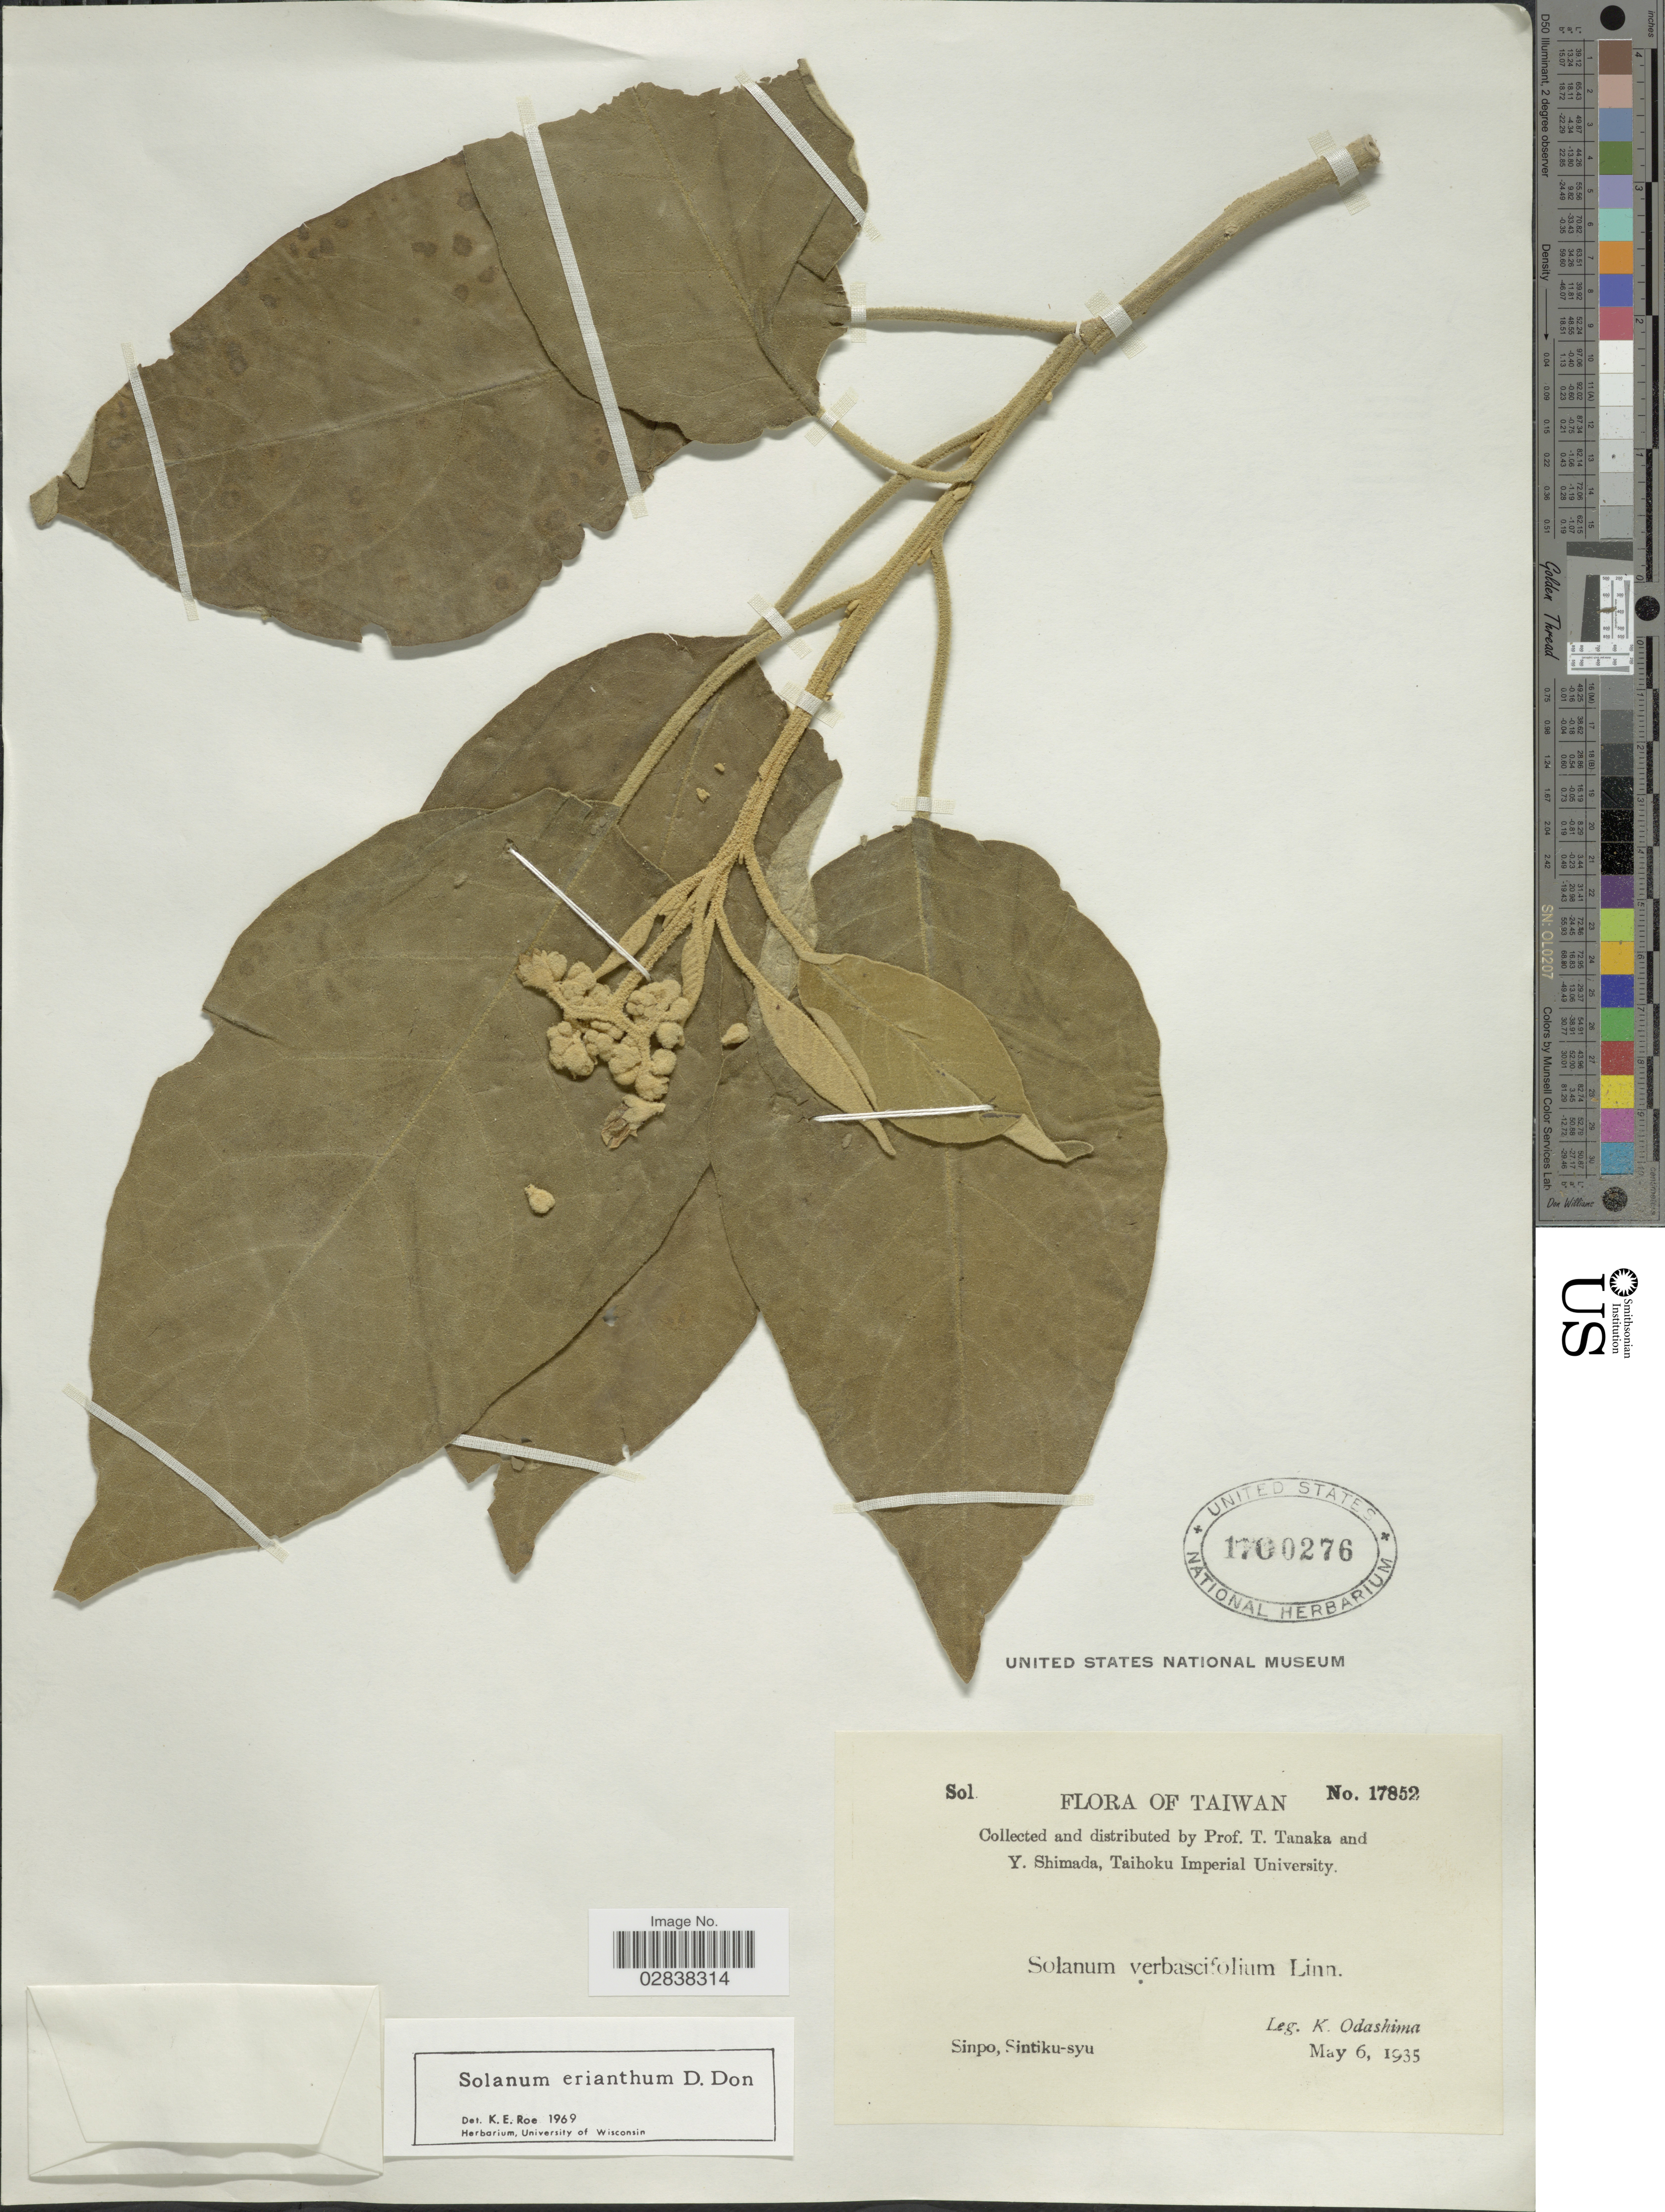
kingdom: Plantae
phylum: Tracheophyta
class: Magnoliopsida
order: Solanales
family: Solanaceae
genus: Solanum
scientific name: Solanum erianthum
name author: D. Don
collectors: T. Tanaka, Y. Shimada & K. Odashima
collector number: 17852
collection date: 1935-05-06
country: Taiwan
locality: Sinpo, Sintiku-syu.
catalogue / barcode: US 1700276